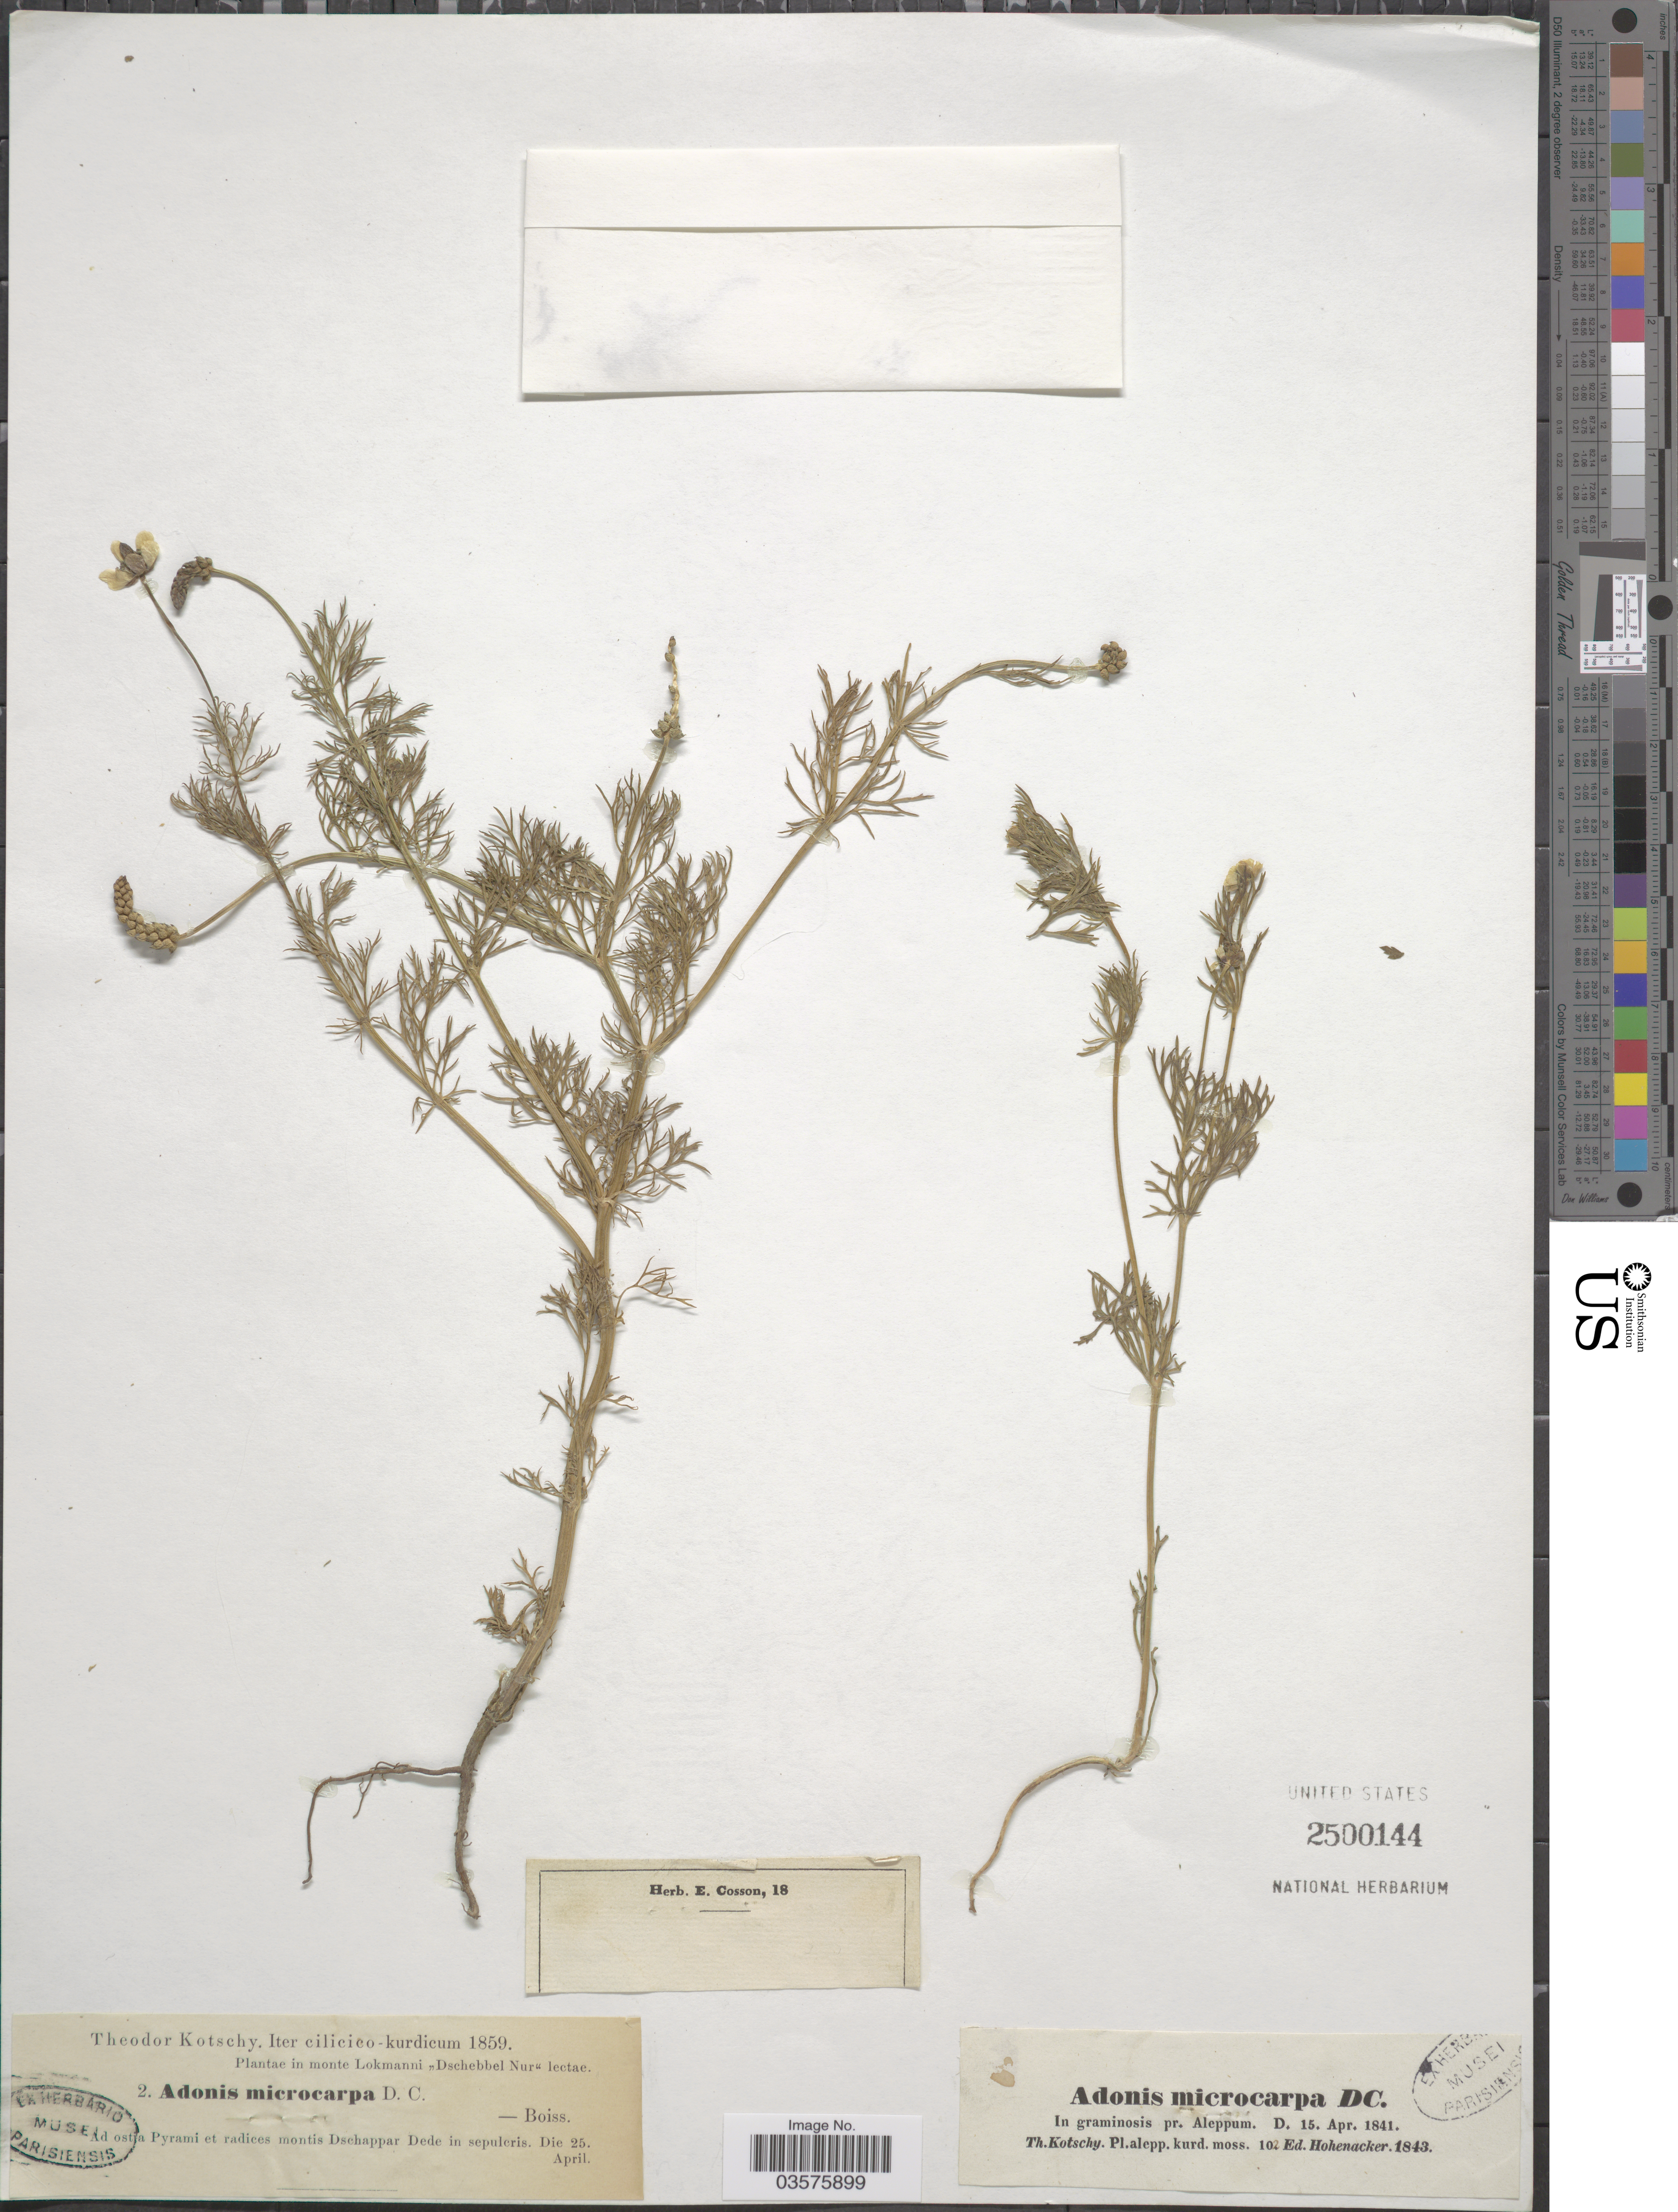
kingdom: Plantae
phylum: Tracheophyta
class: Magnoliopsida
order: Ranunculales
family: Ranunculaceae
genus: Adonis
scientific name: Adonis microcarpa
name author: DC.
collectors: Boiss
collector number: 2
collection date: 1859-04-25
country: Turkey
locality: In monte Lokmanni "dschebbel Nur". Ad ostia Pyrami et radices montis Dschappar Dede in sepuleris.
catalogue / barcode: US 2500144